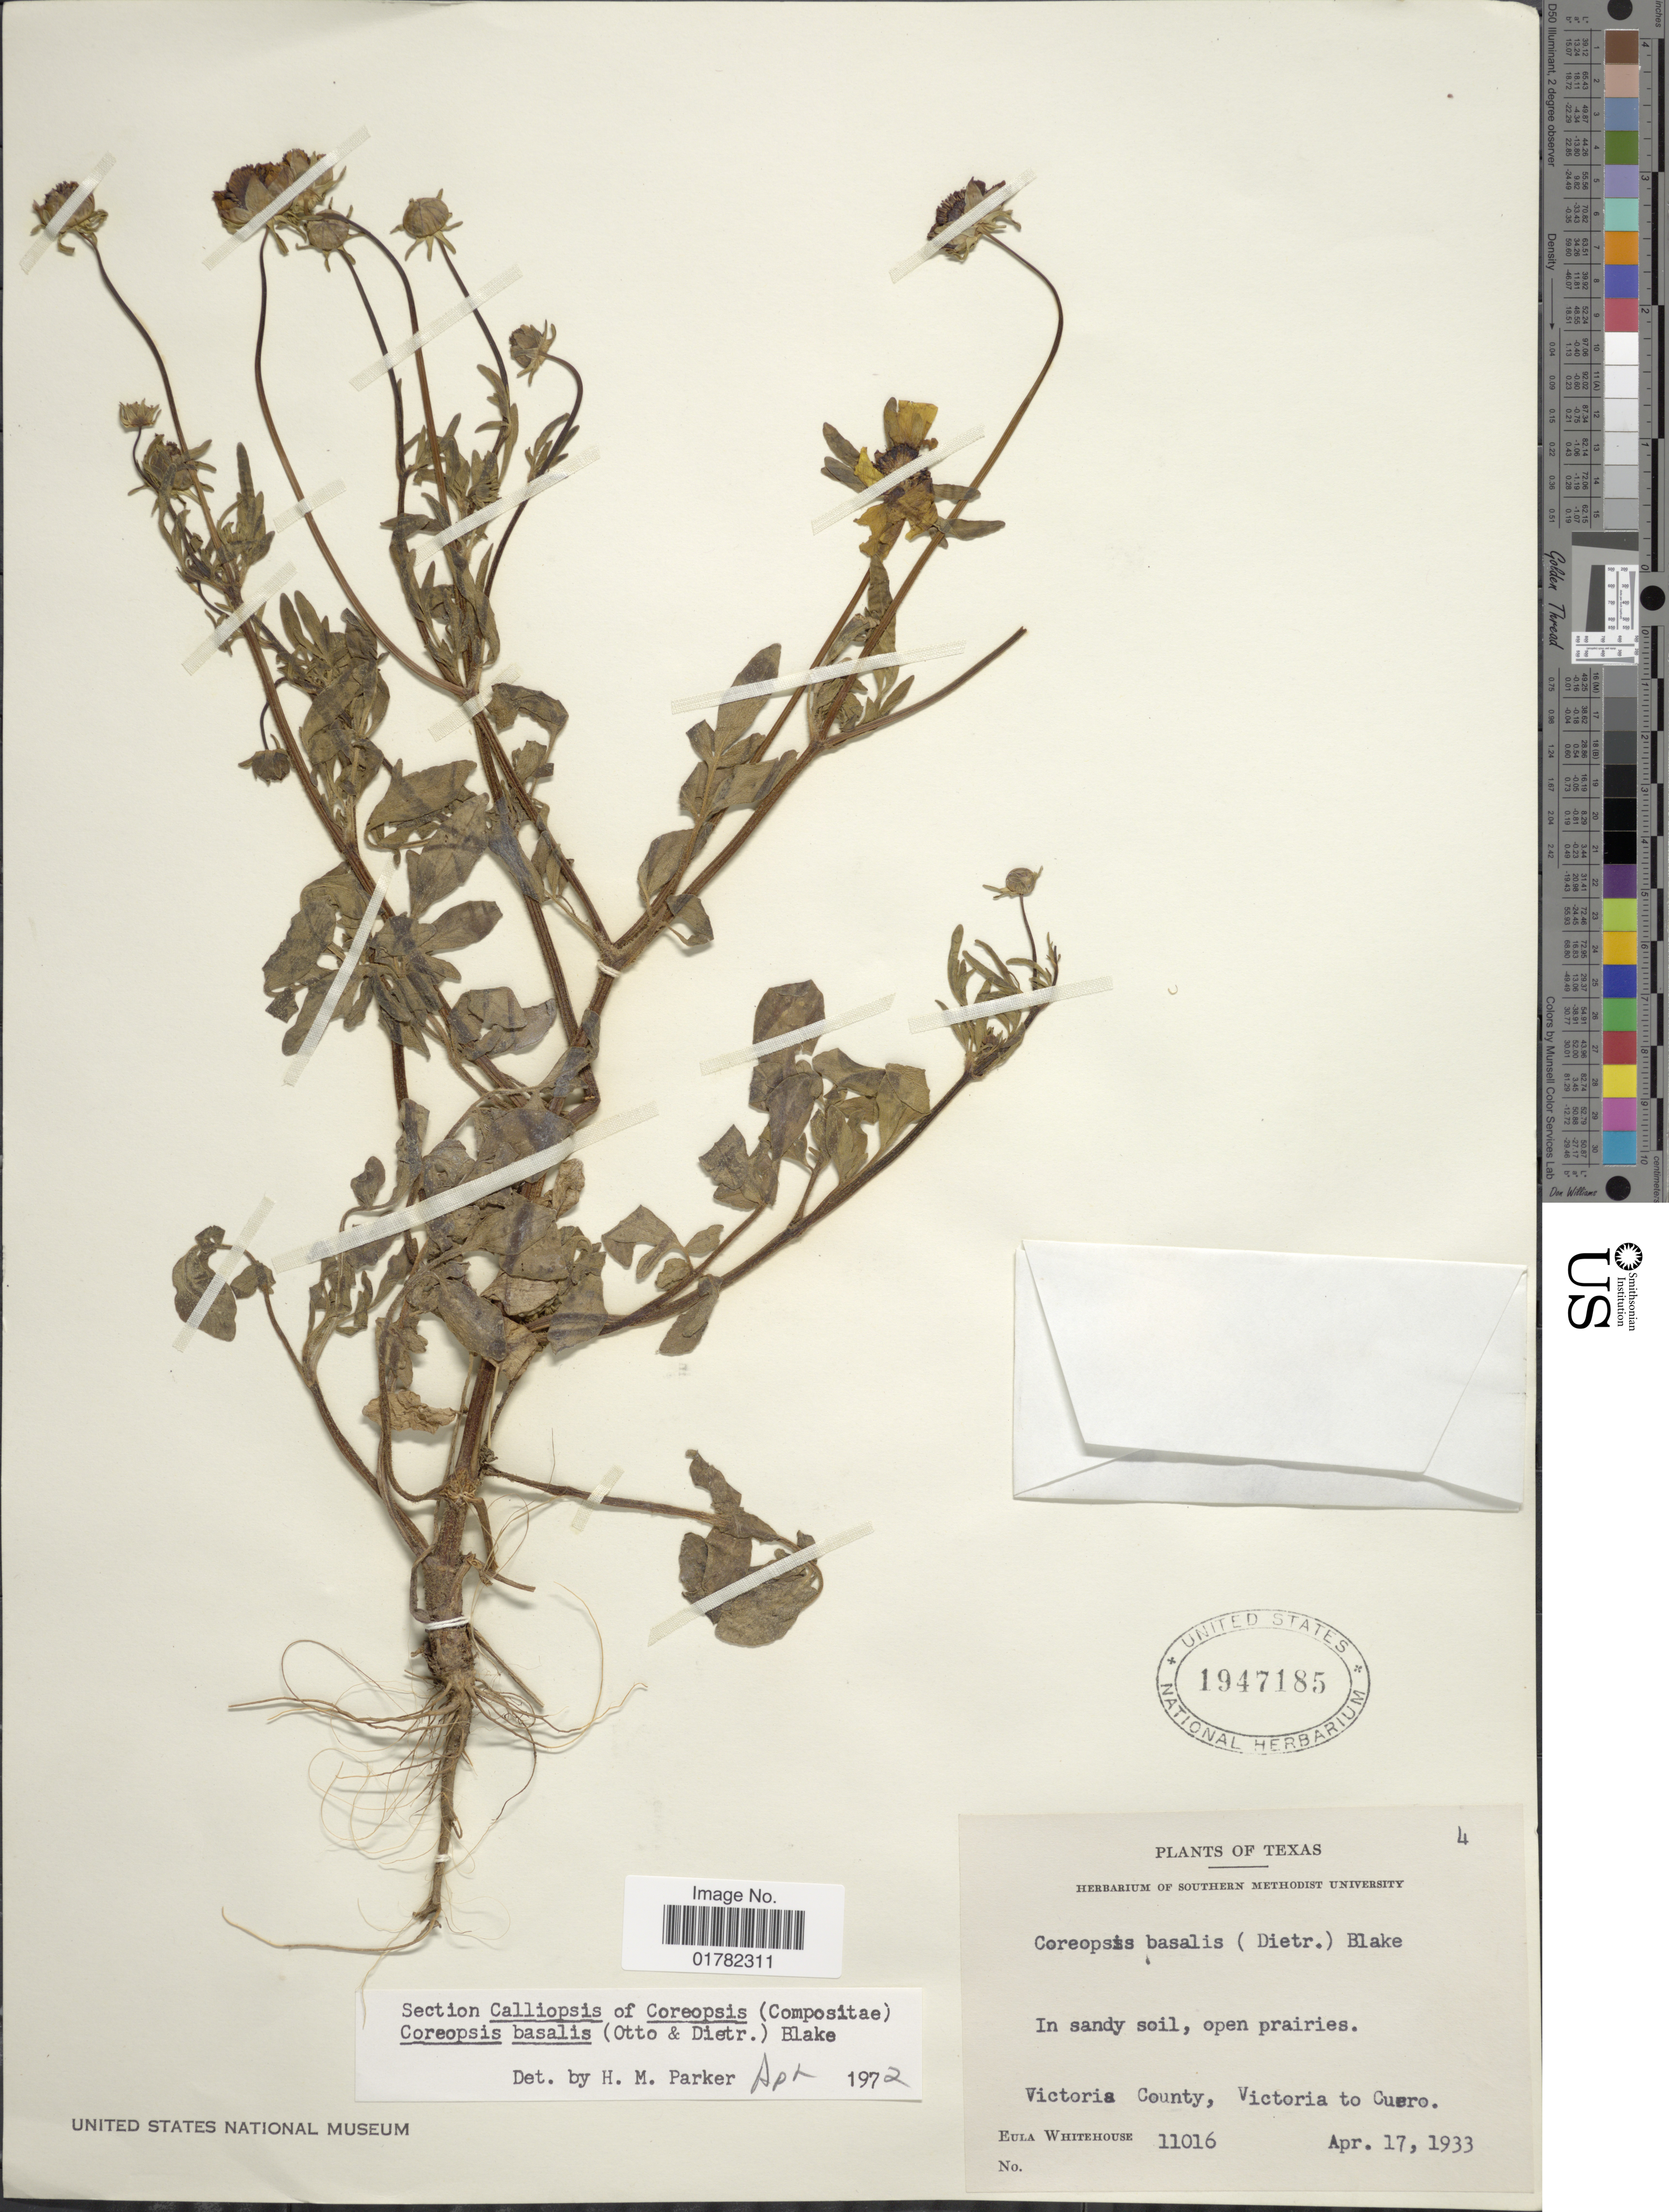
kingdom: Plantae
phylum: Tracheophyta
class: Magnoliopsida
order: Asterales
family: Asteraceae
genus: Coreopsis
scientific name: Coreopsis basalis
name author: S.F. Blake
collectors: E. Whitehouse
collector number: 11016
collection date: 1933-04-17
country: United States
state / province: Texas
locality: In sandy soil, open prairies, Victoria County, Victoria to Cuero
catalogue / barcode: US 1947185